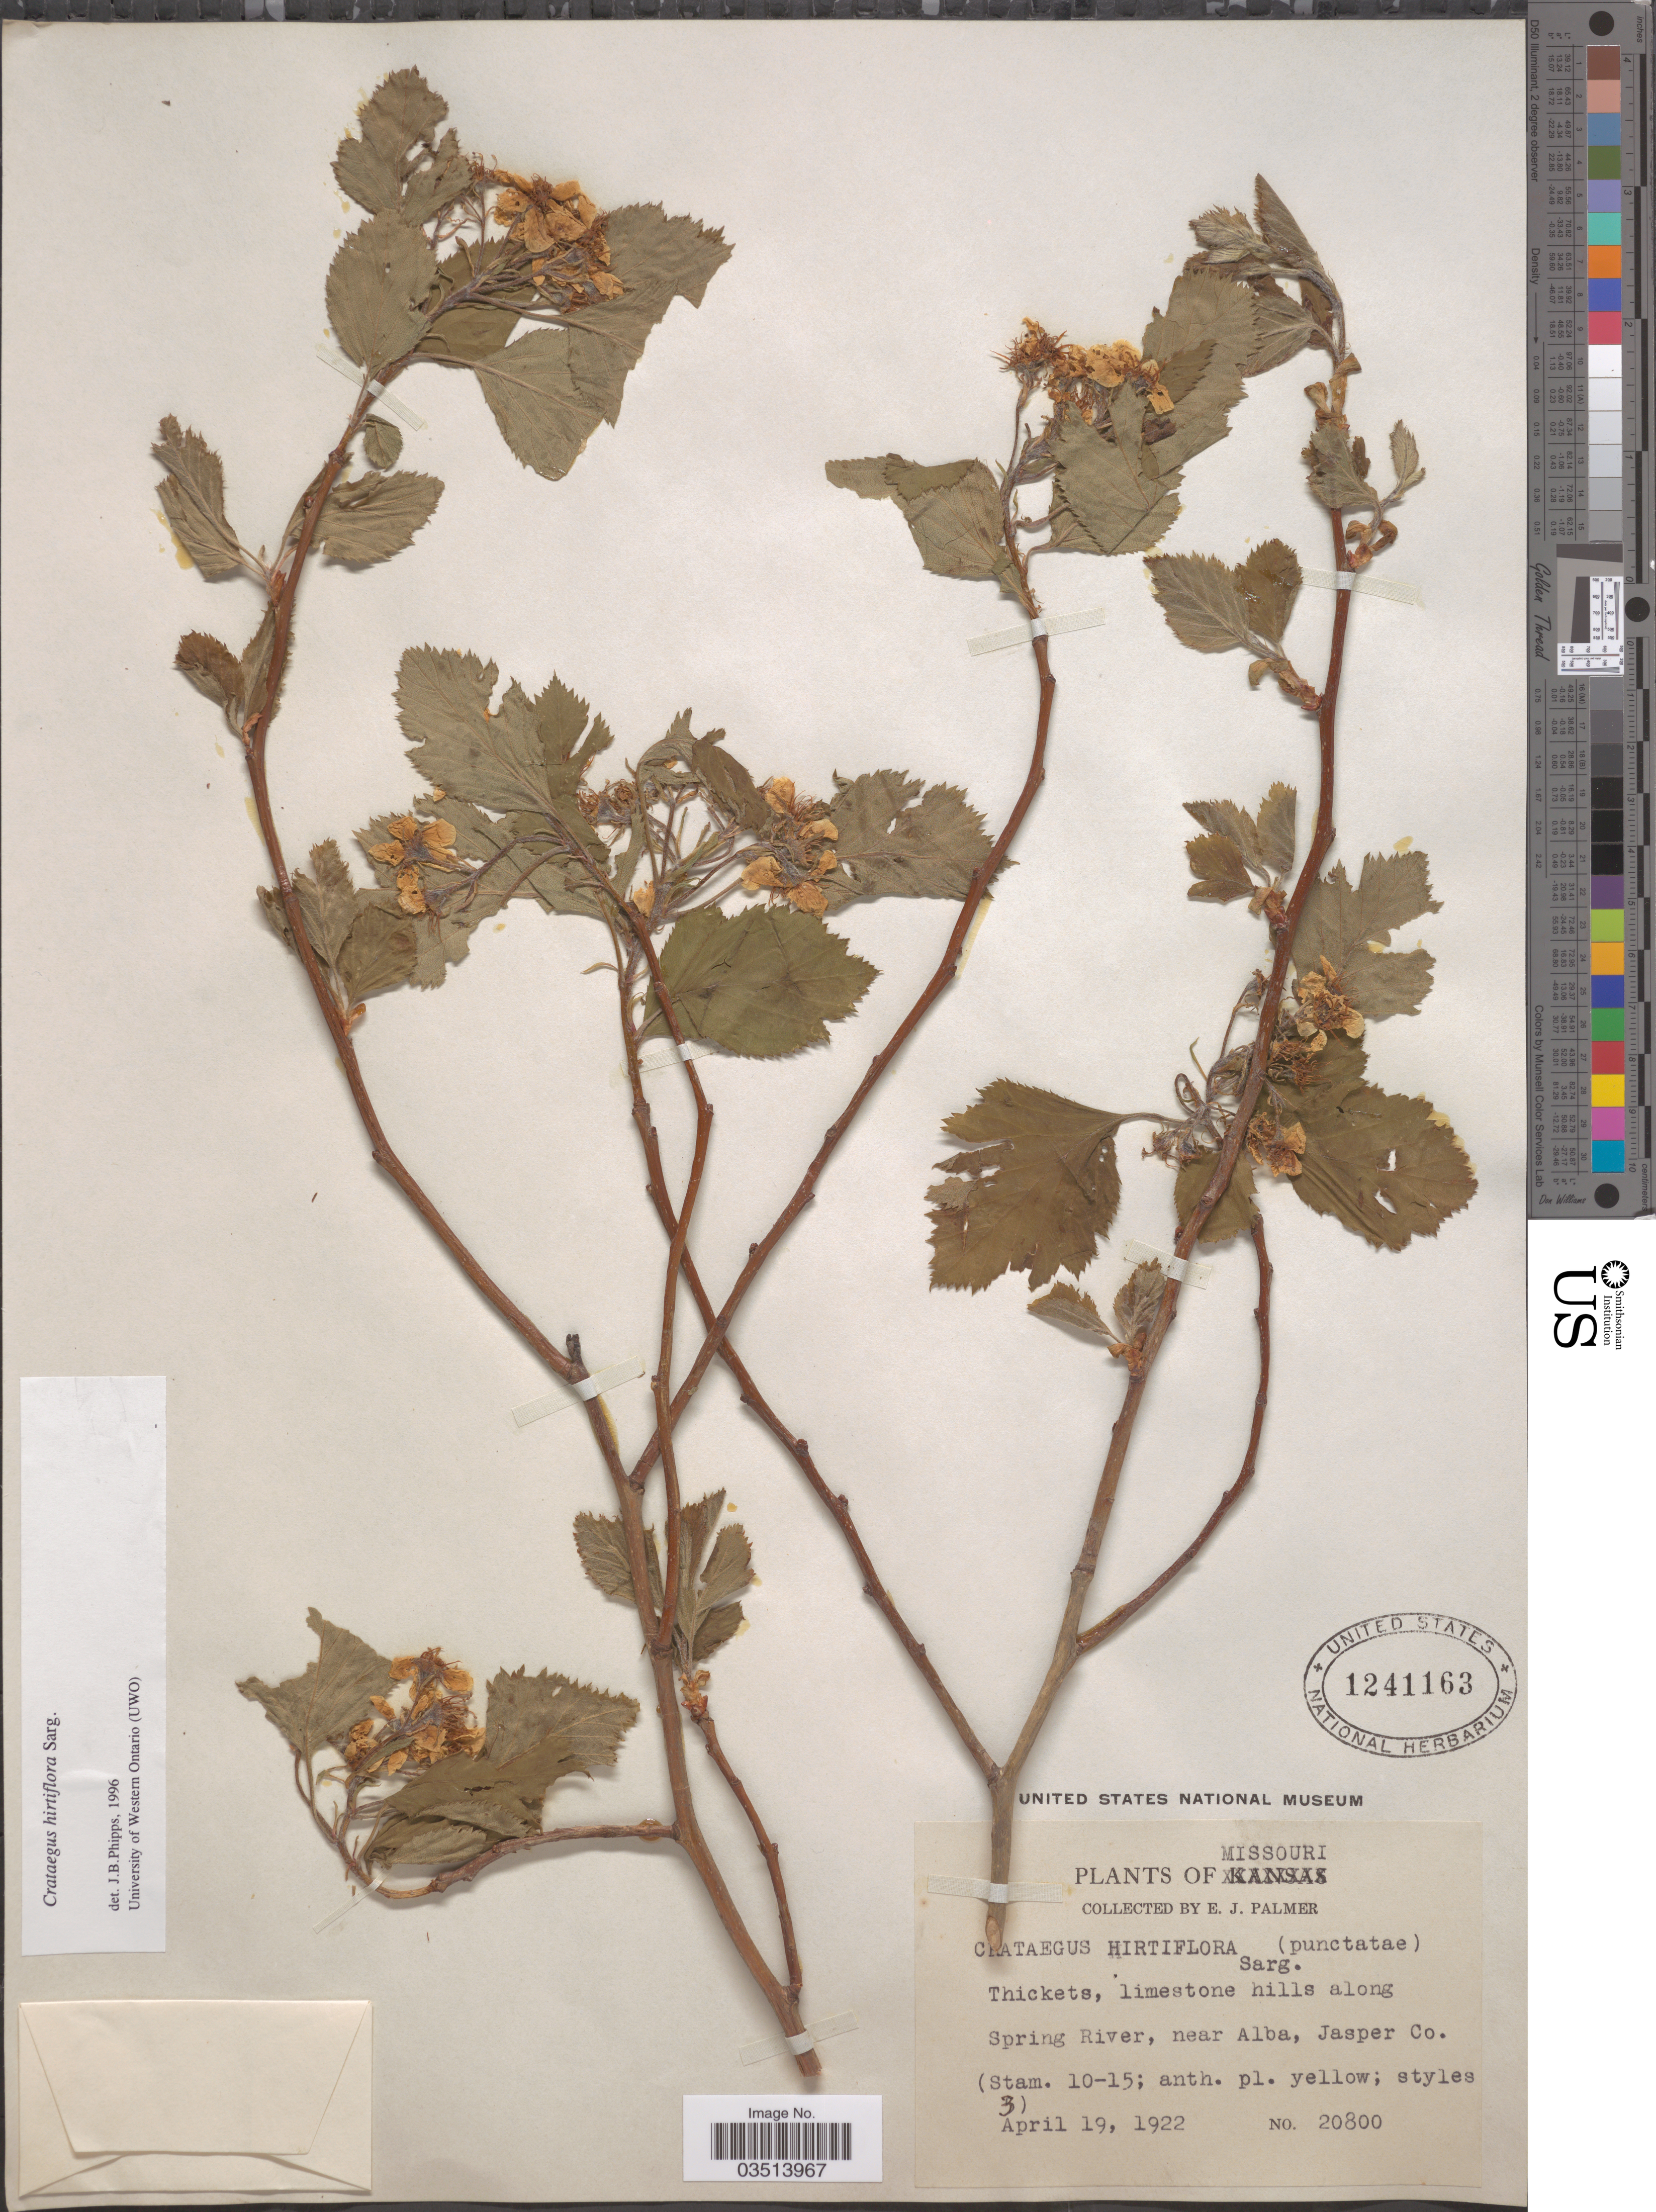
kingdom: Plantae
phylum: Tracheophyta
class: Magnoliopsida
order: Rosales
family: Rosaceae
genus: Crataegus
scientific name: Crataegus collina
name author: Chapm.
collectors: E. J. Palmer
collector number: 20800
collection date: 1922-04-19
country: United States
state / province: Missouri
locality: Along Spring River, near Alba, Jasper Co.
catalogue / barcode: US 1241163